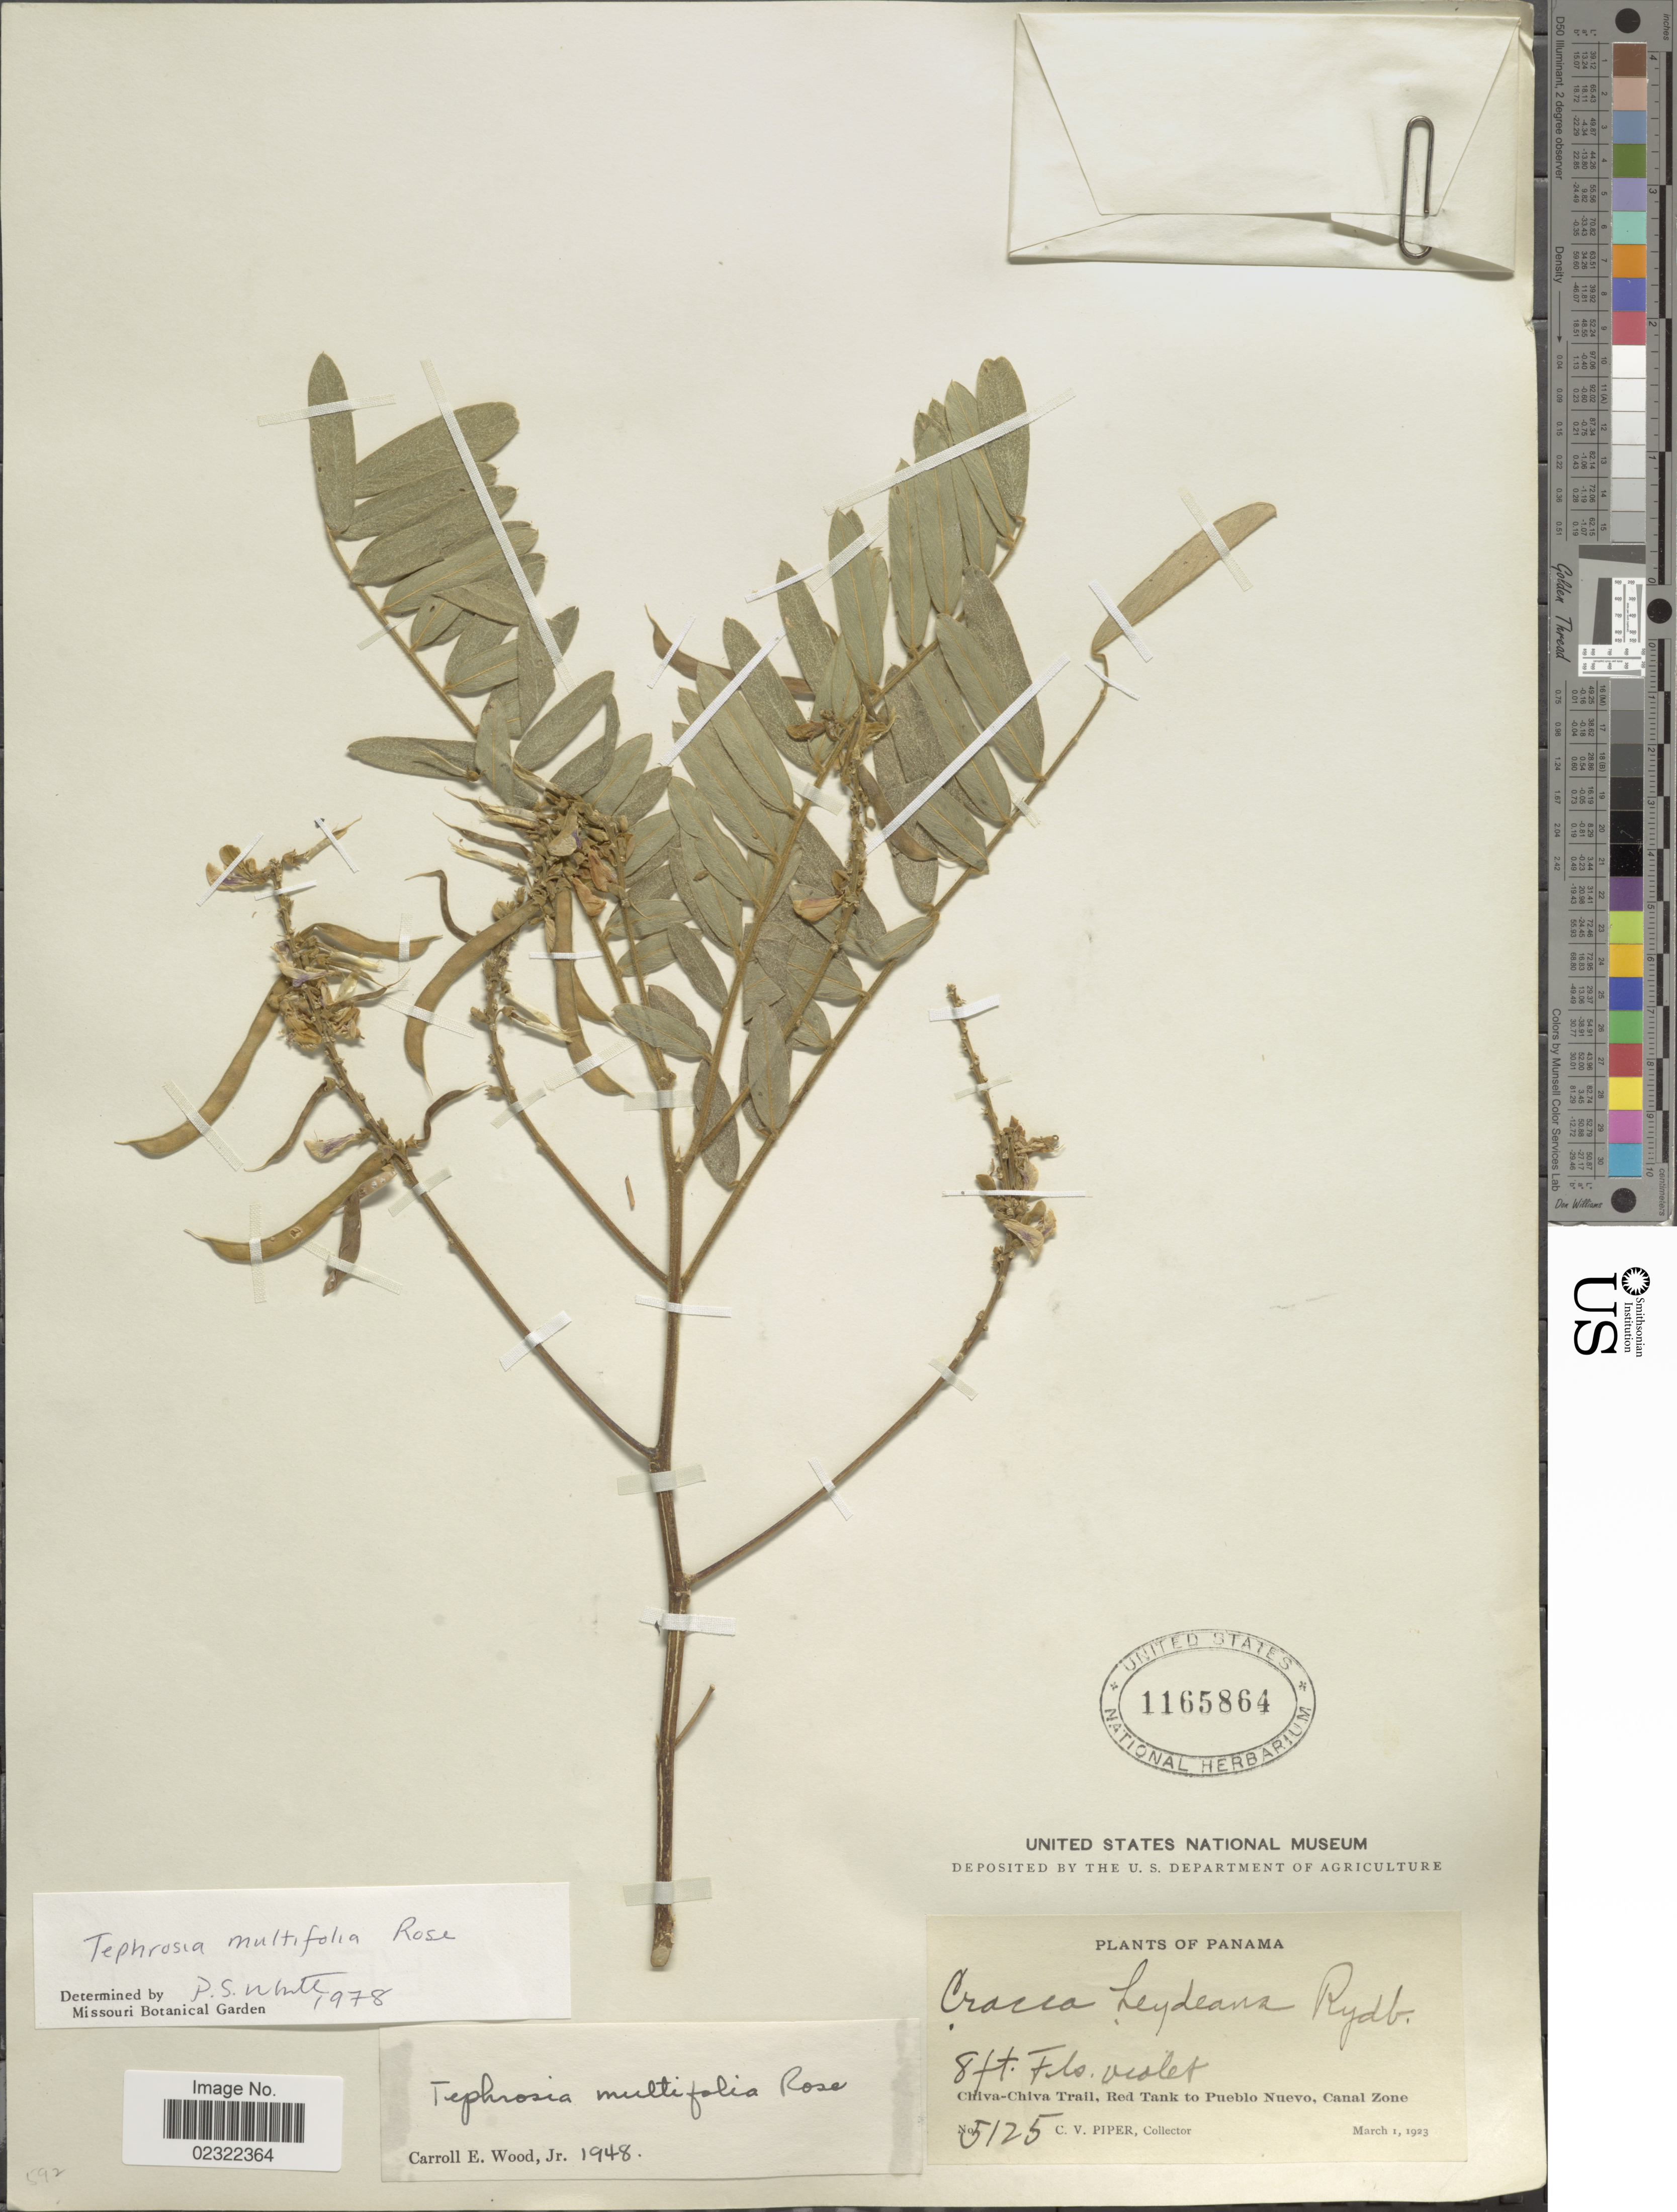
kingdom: Plantae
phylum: Tracheophyta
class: Magnoliopsida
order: Fabales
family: Fabaceae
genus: Tephrosia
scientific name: Tephrosia multifolia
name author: Rose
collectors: C. V. Piper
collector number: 5125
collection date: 1923-03-01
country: Panama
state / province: Panamá / Panamá Oeste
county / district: Canal Zone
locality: Chiva-Chiva Trail, Red Tank to Pueblo Nuevo.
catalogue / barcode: US 1165864